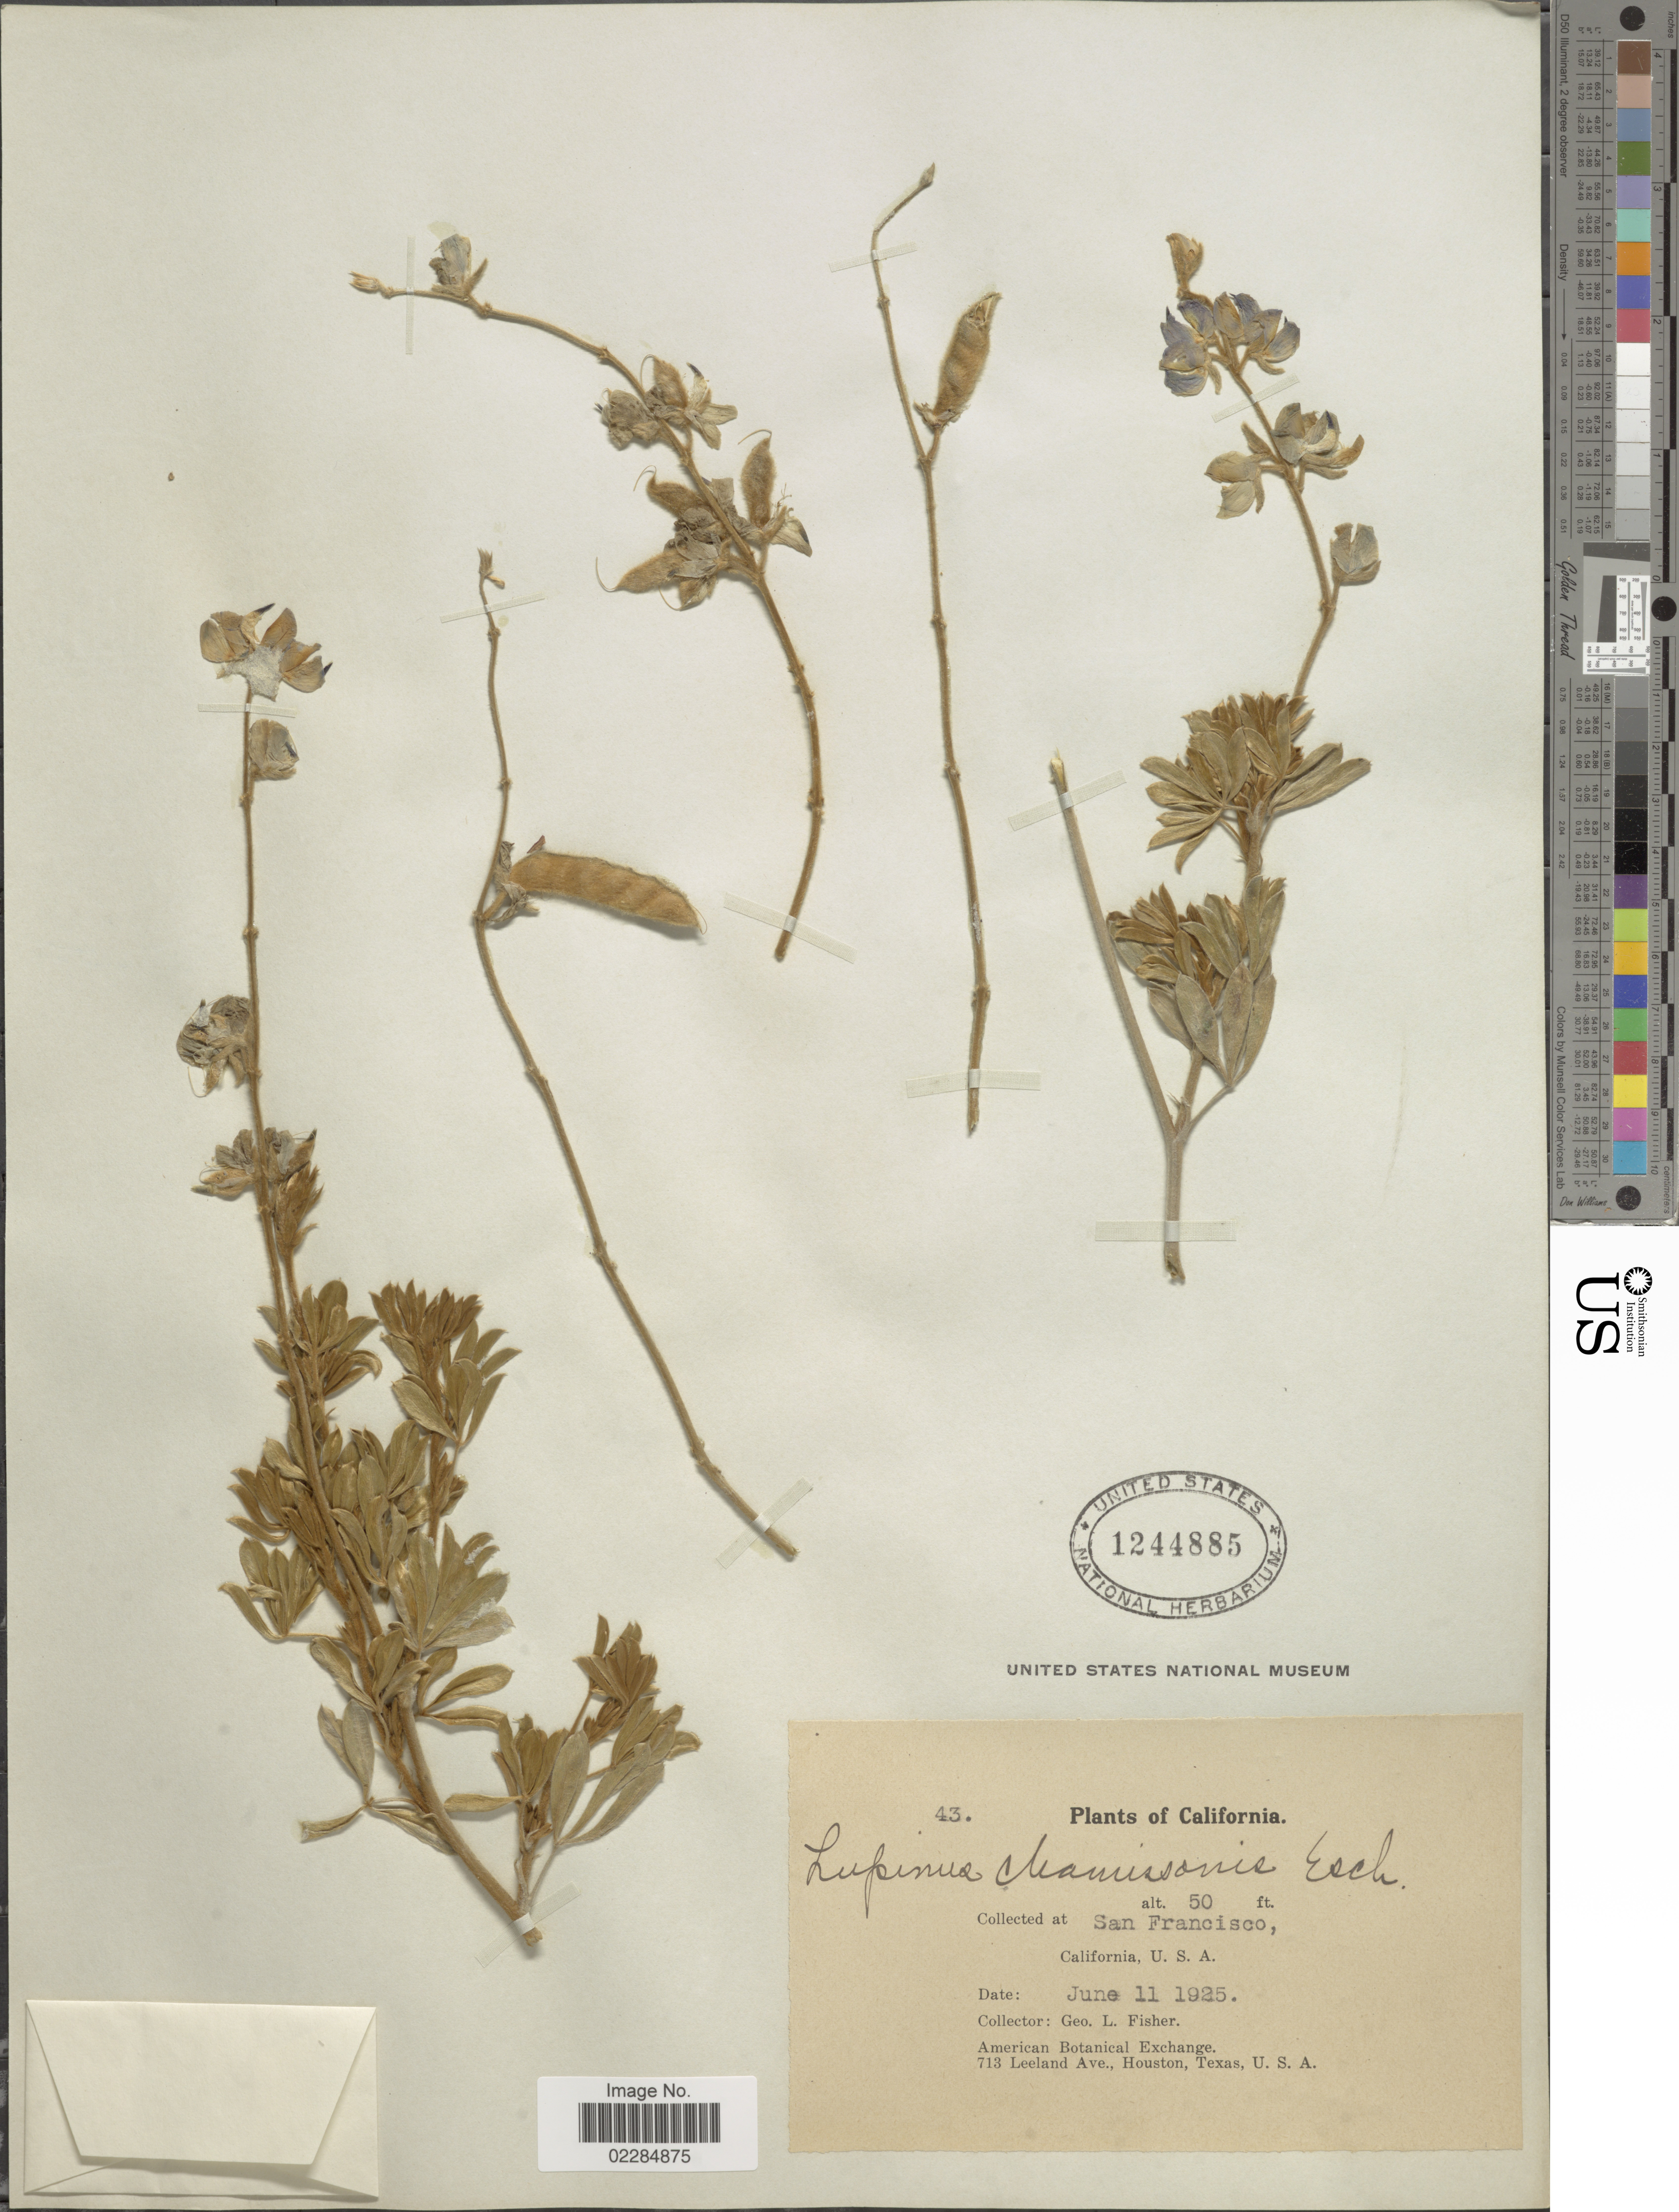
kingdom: Plantae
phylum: Tracheophyta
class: Magnoliopsida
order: Fabales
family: Fabaceae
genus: Lupinus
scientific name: Lupinus chamissonis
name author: Eschsch.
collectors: G. L. Fisher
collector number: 43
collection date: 1925-06-11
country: United States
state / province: California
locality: San Fracisco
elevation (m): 15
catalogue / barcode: US 1244885